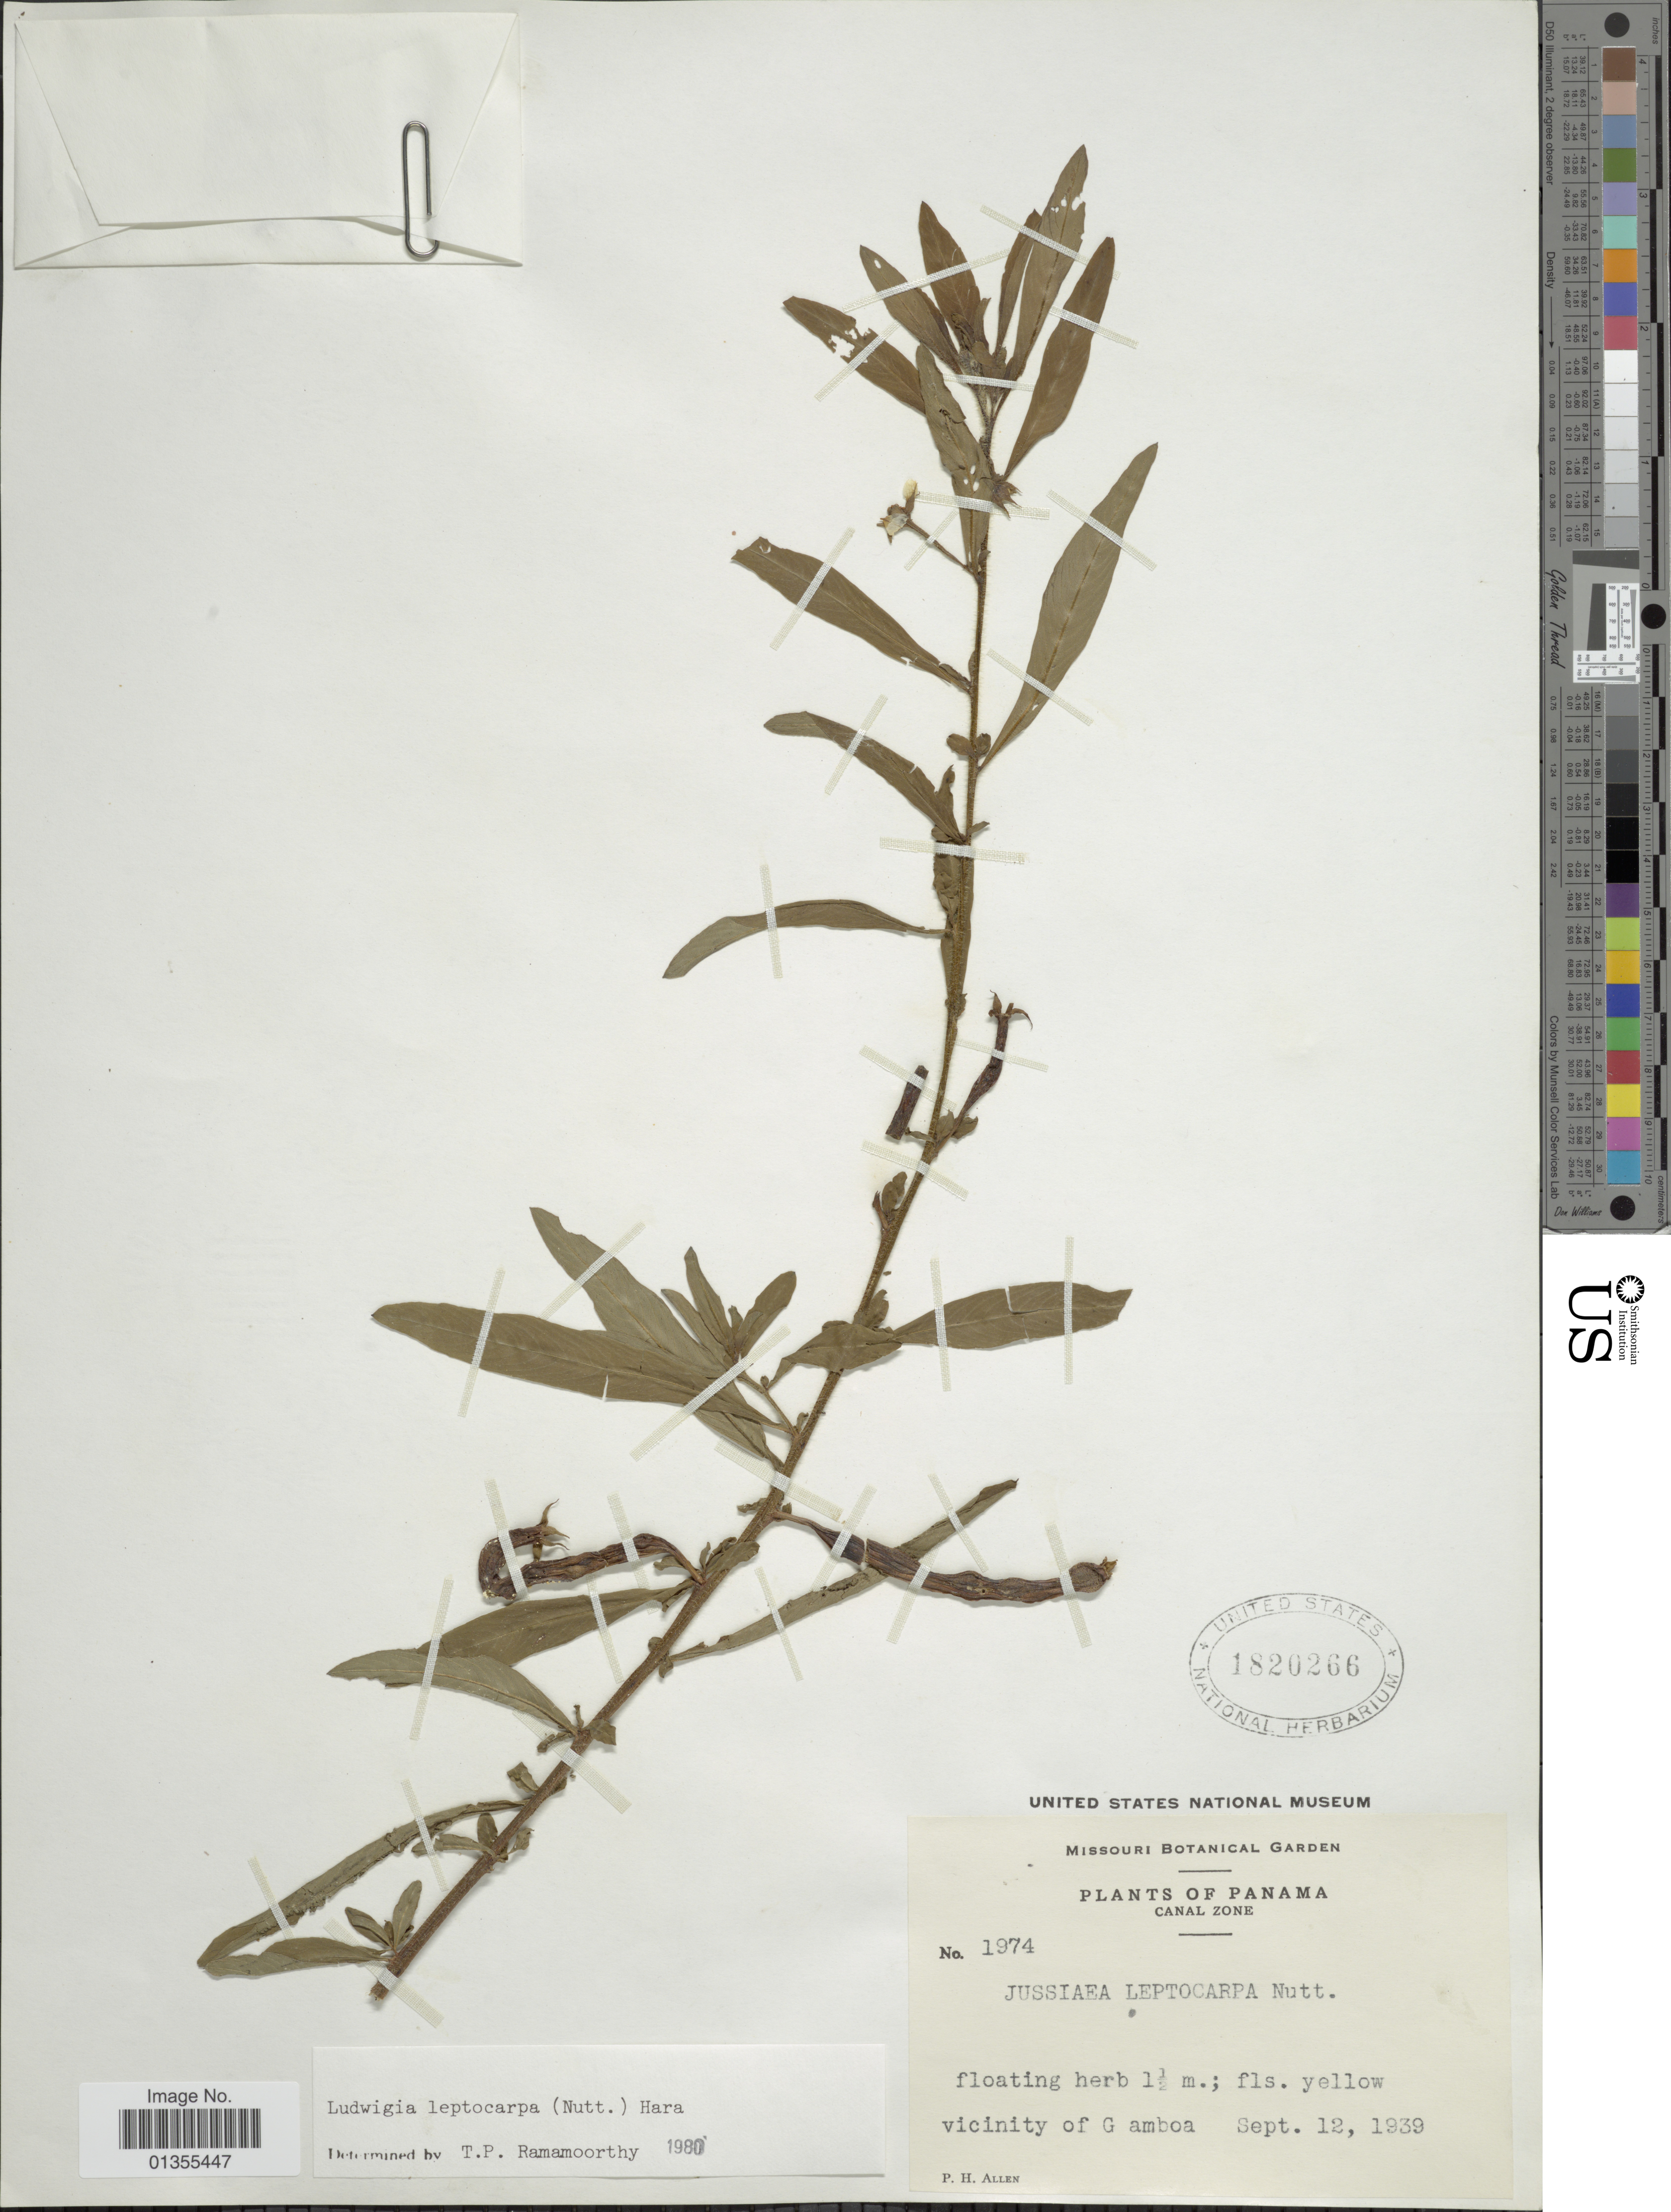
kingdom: Plantae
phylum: Tracheophyta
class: Magnoliopsida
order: Myrtales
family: Onagraceae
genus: Ludwigia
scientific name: Ludwigia leptocarpa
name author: (Nutt.) H. Hara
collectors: P. H. Allen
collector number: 1974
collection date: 1939-09-12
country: Panama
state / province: Colón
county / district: Canal Zone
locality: Canal Zone. Vicinity of Gamboa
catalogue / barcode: US 1820266